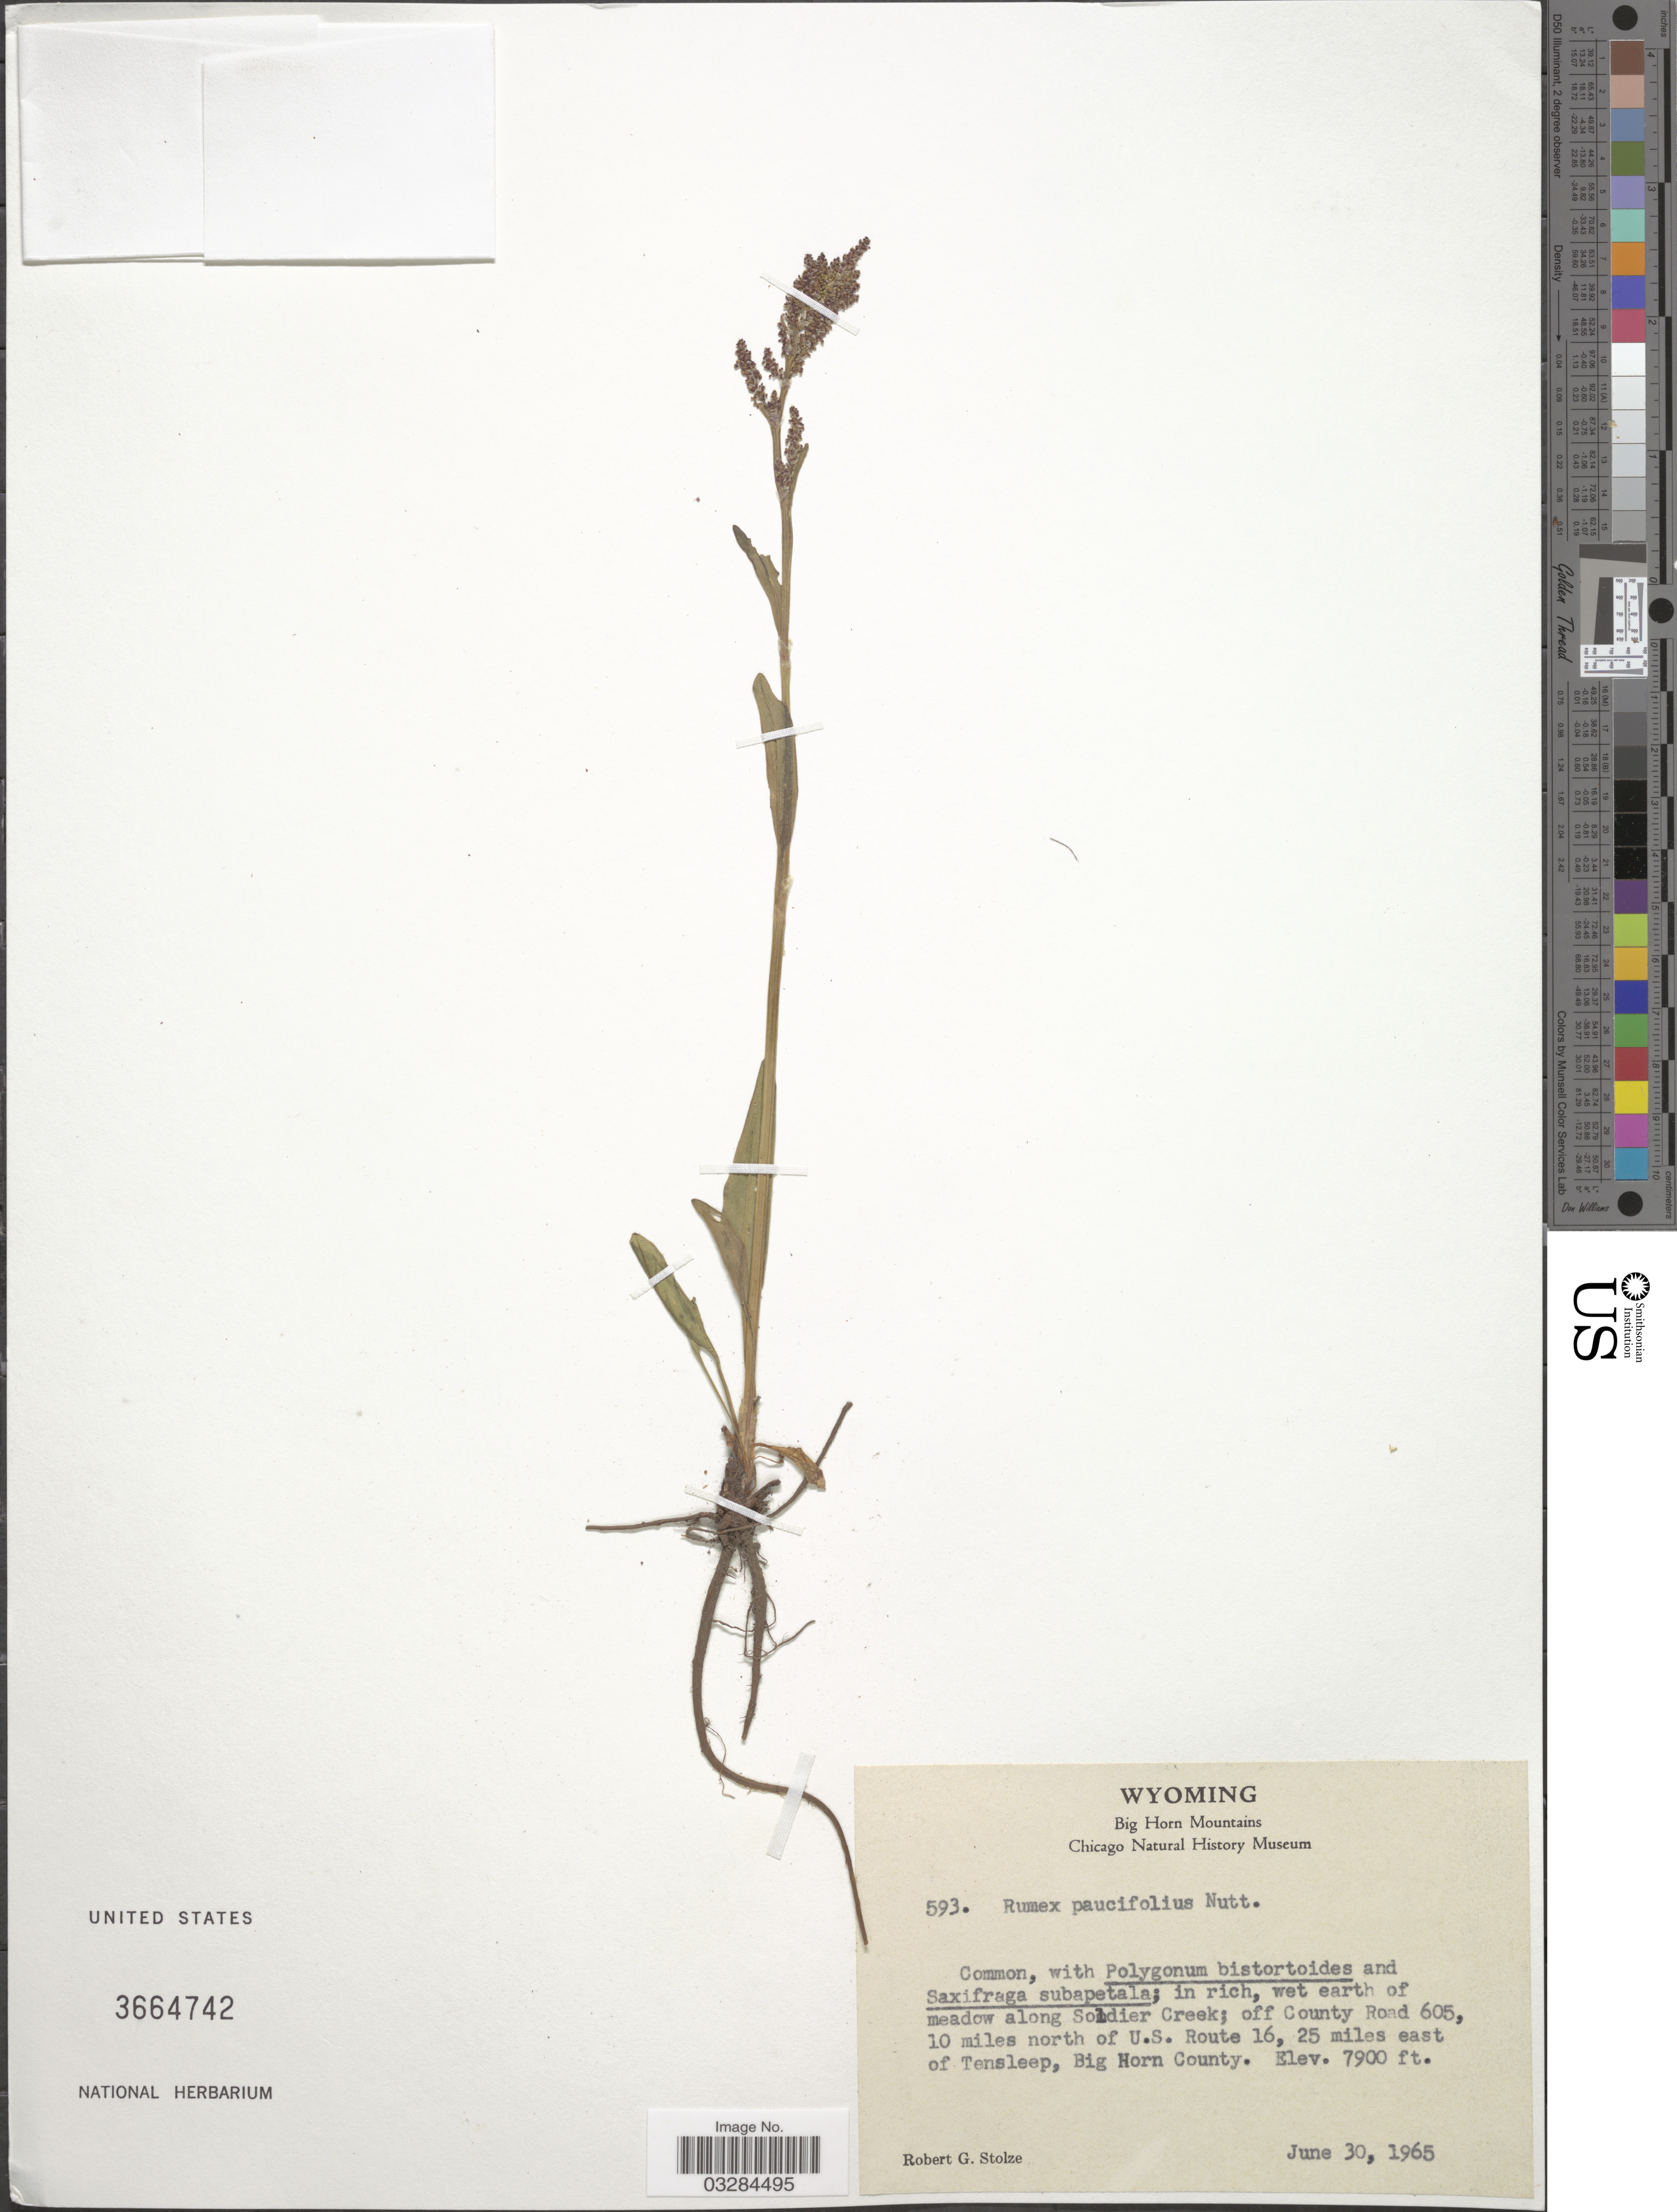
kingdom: Plantae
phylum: Tracheophyta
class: Magnoliopsida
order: Caryophyllales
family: Polygonaceae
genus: Rumex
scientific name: Rumex paucifolius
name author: Nutt.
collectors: R. G. Stolze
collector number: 593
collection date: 1965-06-30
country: United States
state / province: Wyoming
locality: Big Horn Mountains, In rich, wet earth of meadow along Soldier Creek; off County Road 605, 10 miles north of U.S. Route 16, 25 miles east of Tensleep, Big Horn County.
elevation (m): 2408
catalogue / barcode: US 3664742